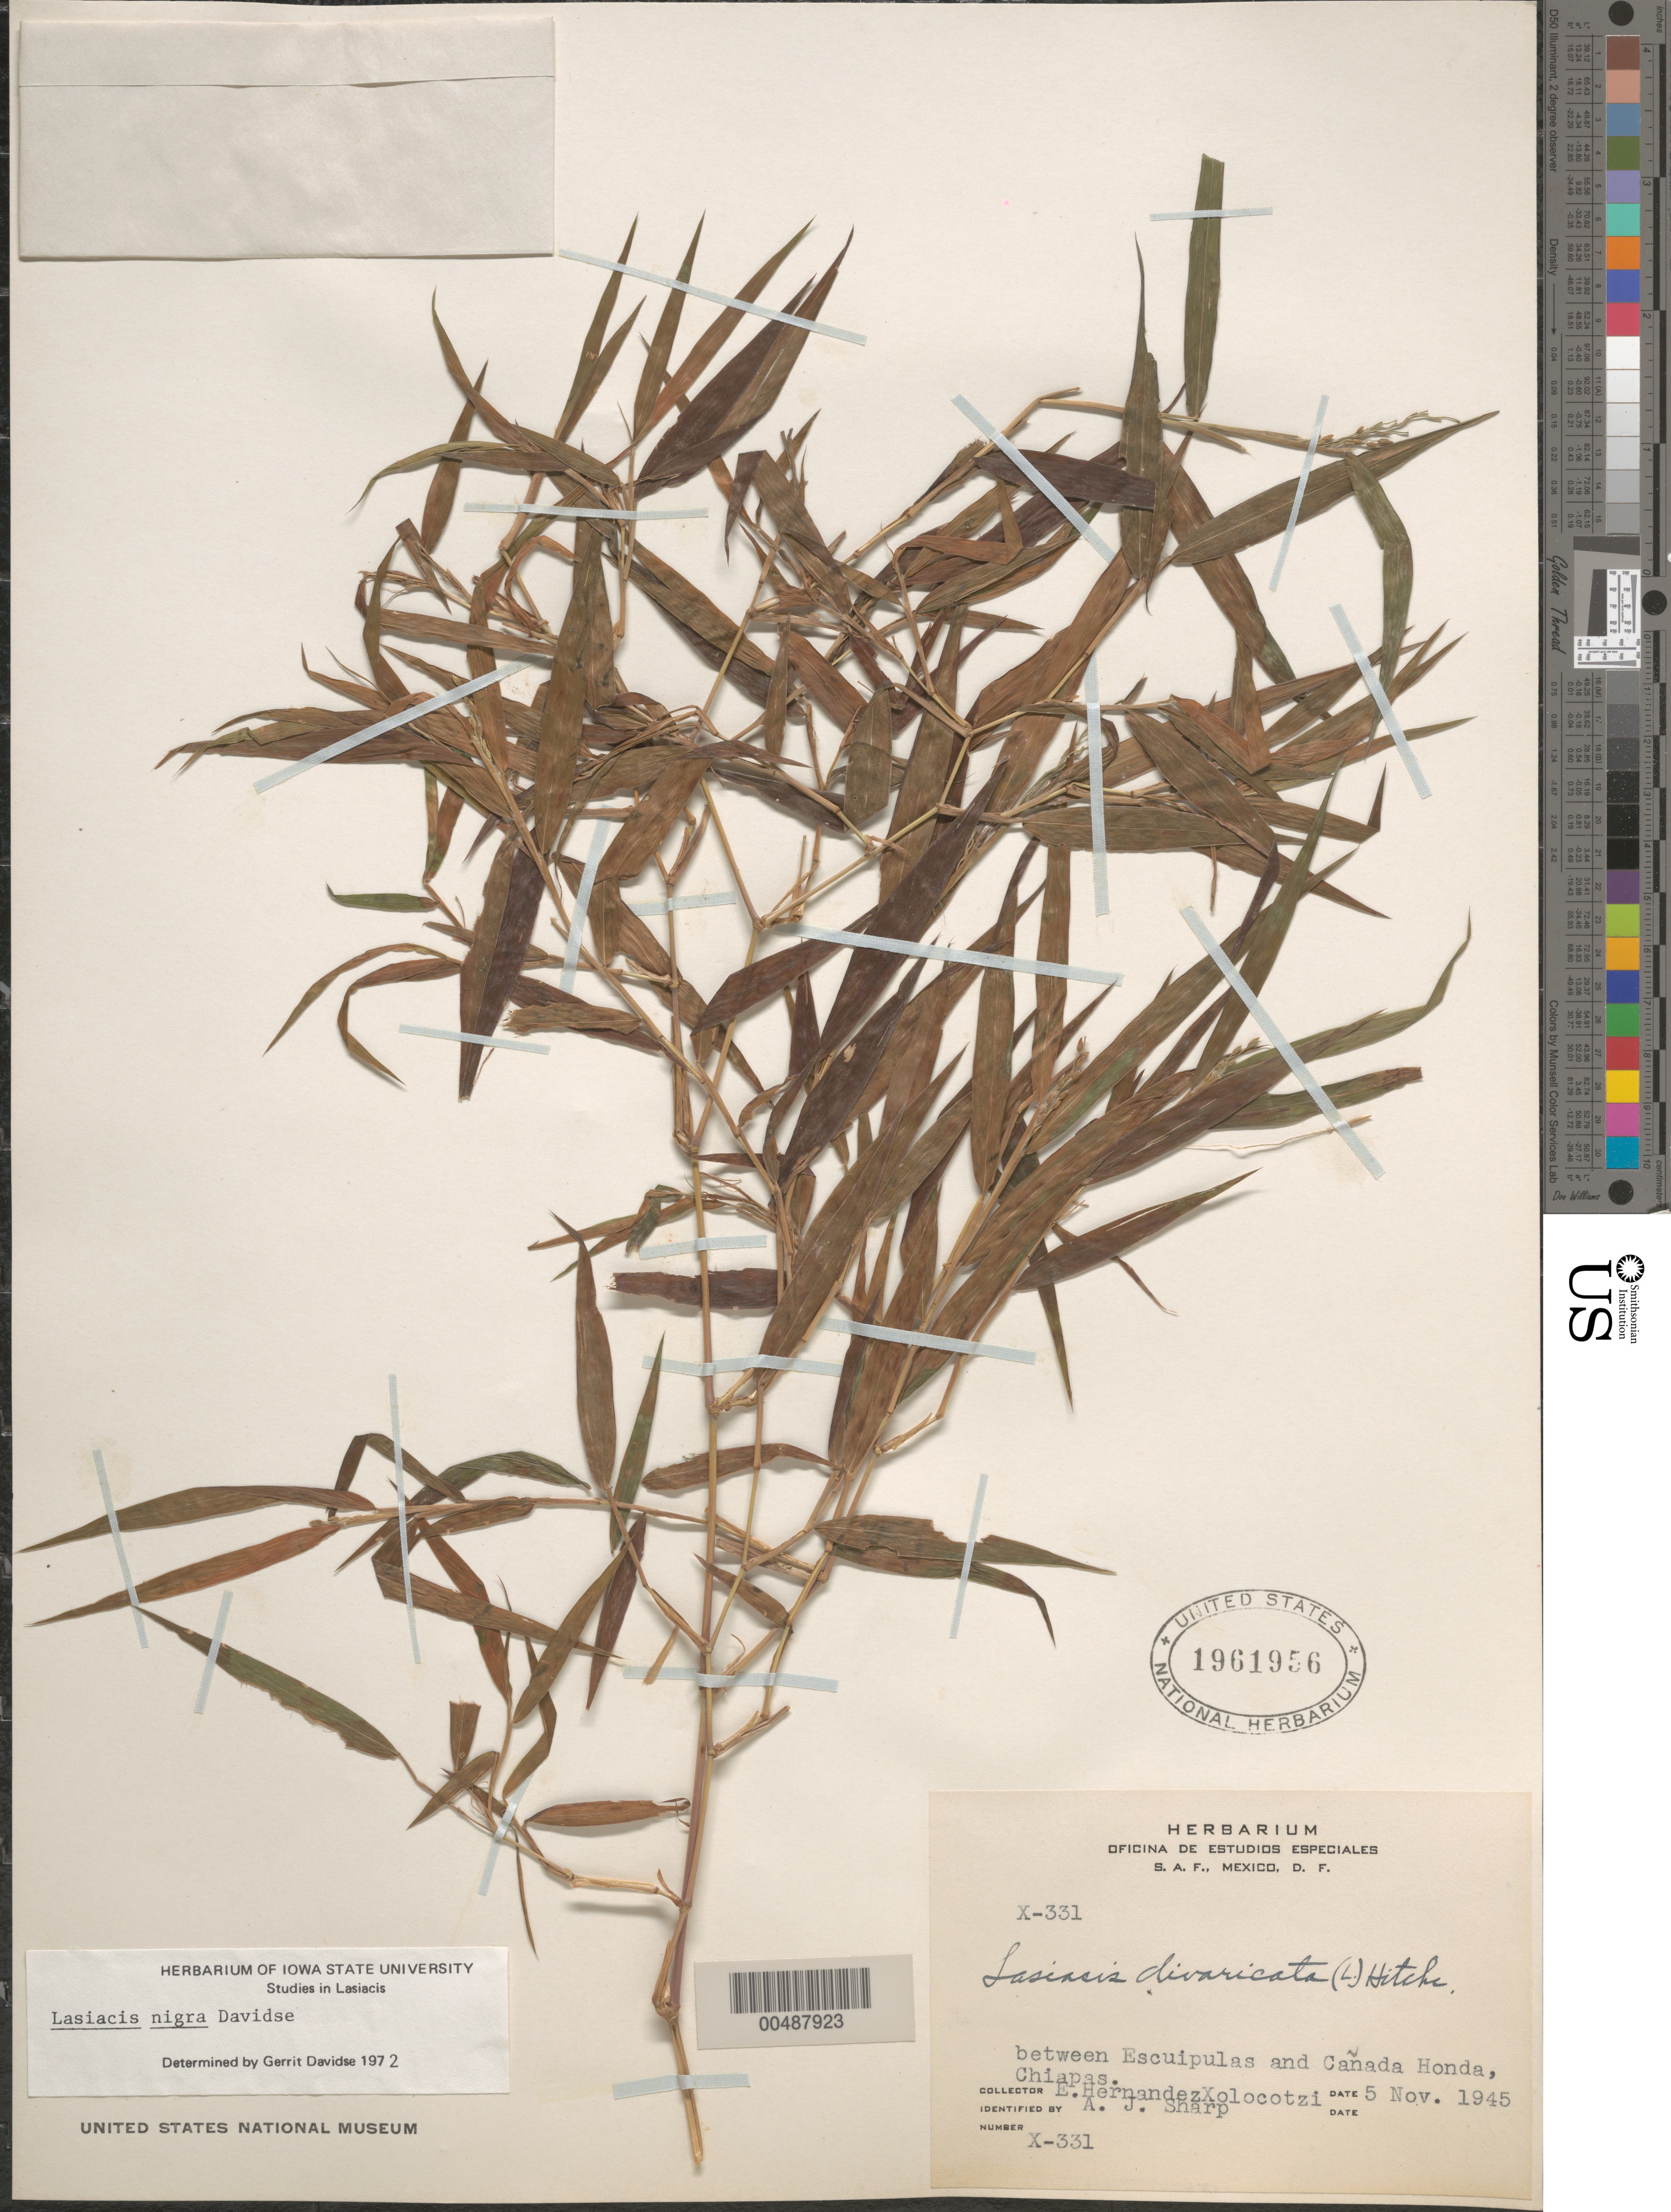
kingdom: Plantae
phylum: Tracheophyta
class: Liliopsida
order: Poales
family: Poaceae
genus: Lasiacis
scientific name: Lasiacis maxonii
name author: Swallen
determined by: Davidse, Gerrit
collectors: E. I. Hernández-X. & A. J. Sharp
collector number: X-331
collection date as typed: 5 Nov 1945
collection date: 1945-11-05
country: Mexico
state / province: Chiapas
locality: Between Escuipulas & Cañada Honda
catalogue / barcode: US 1961956